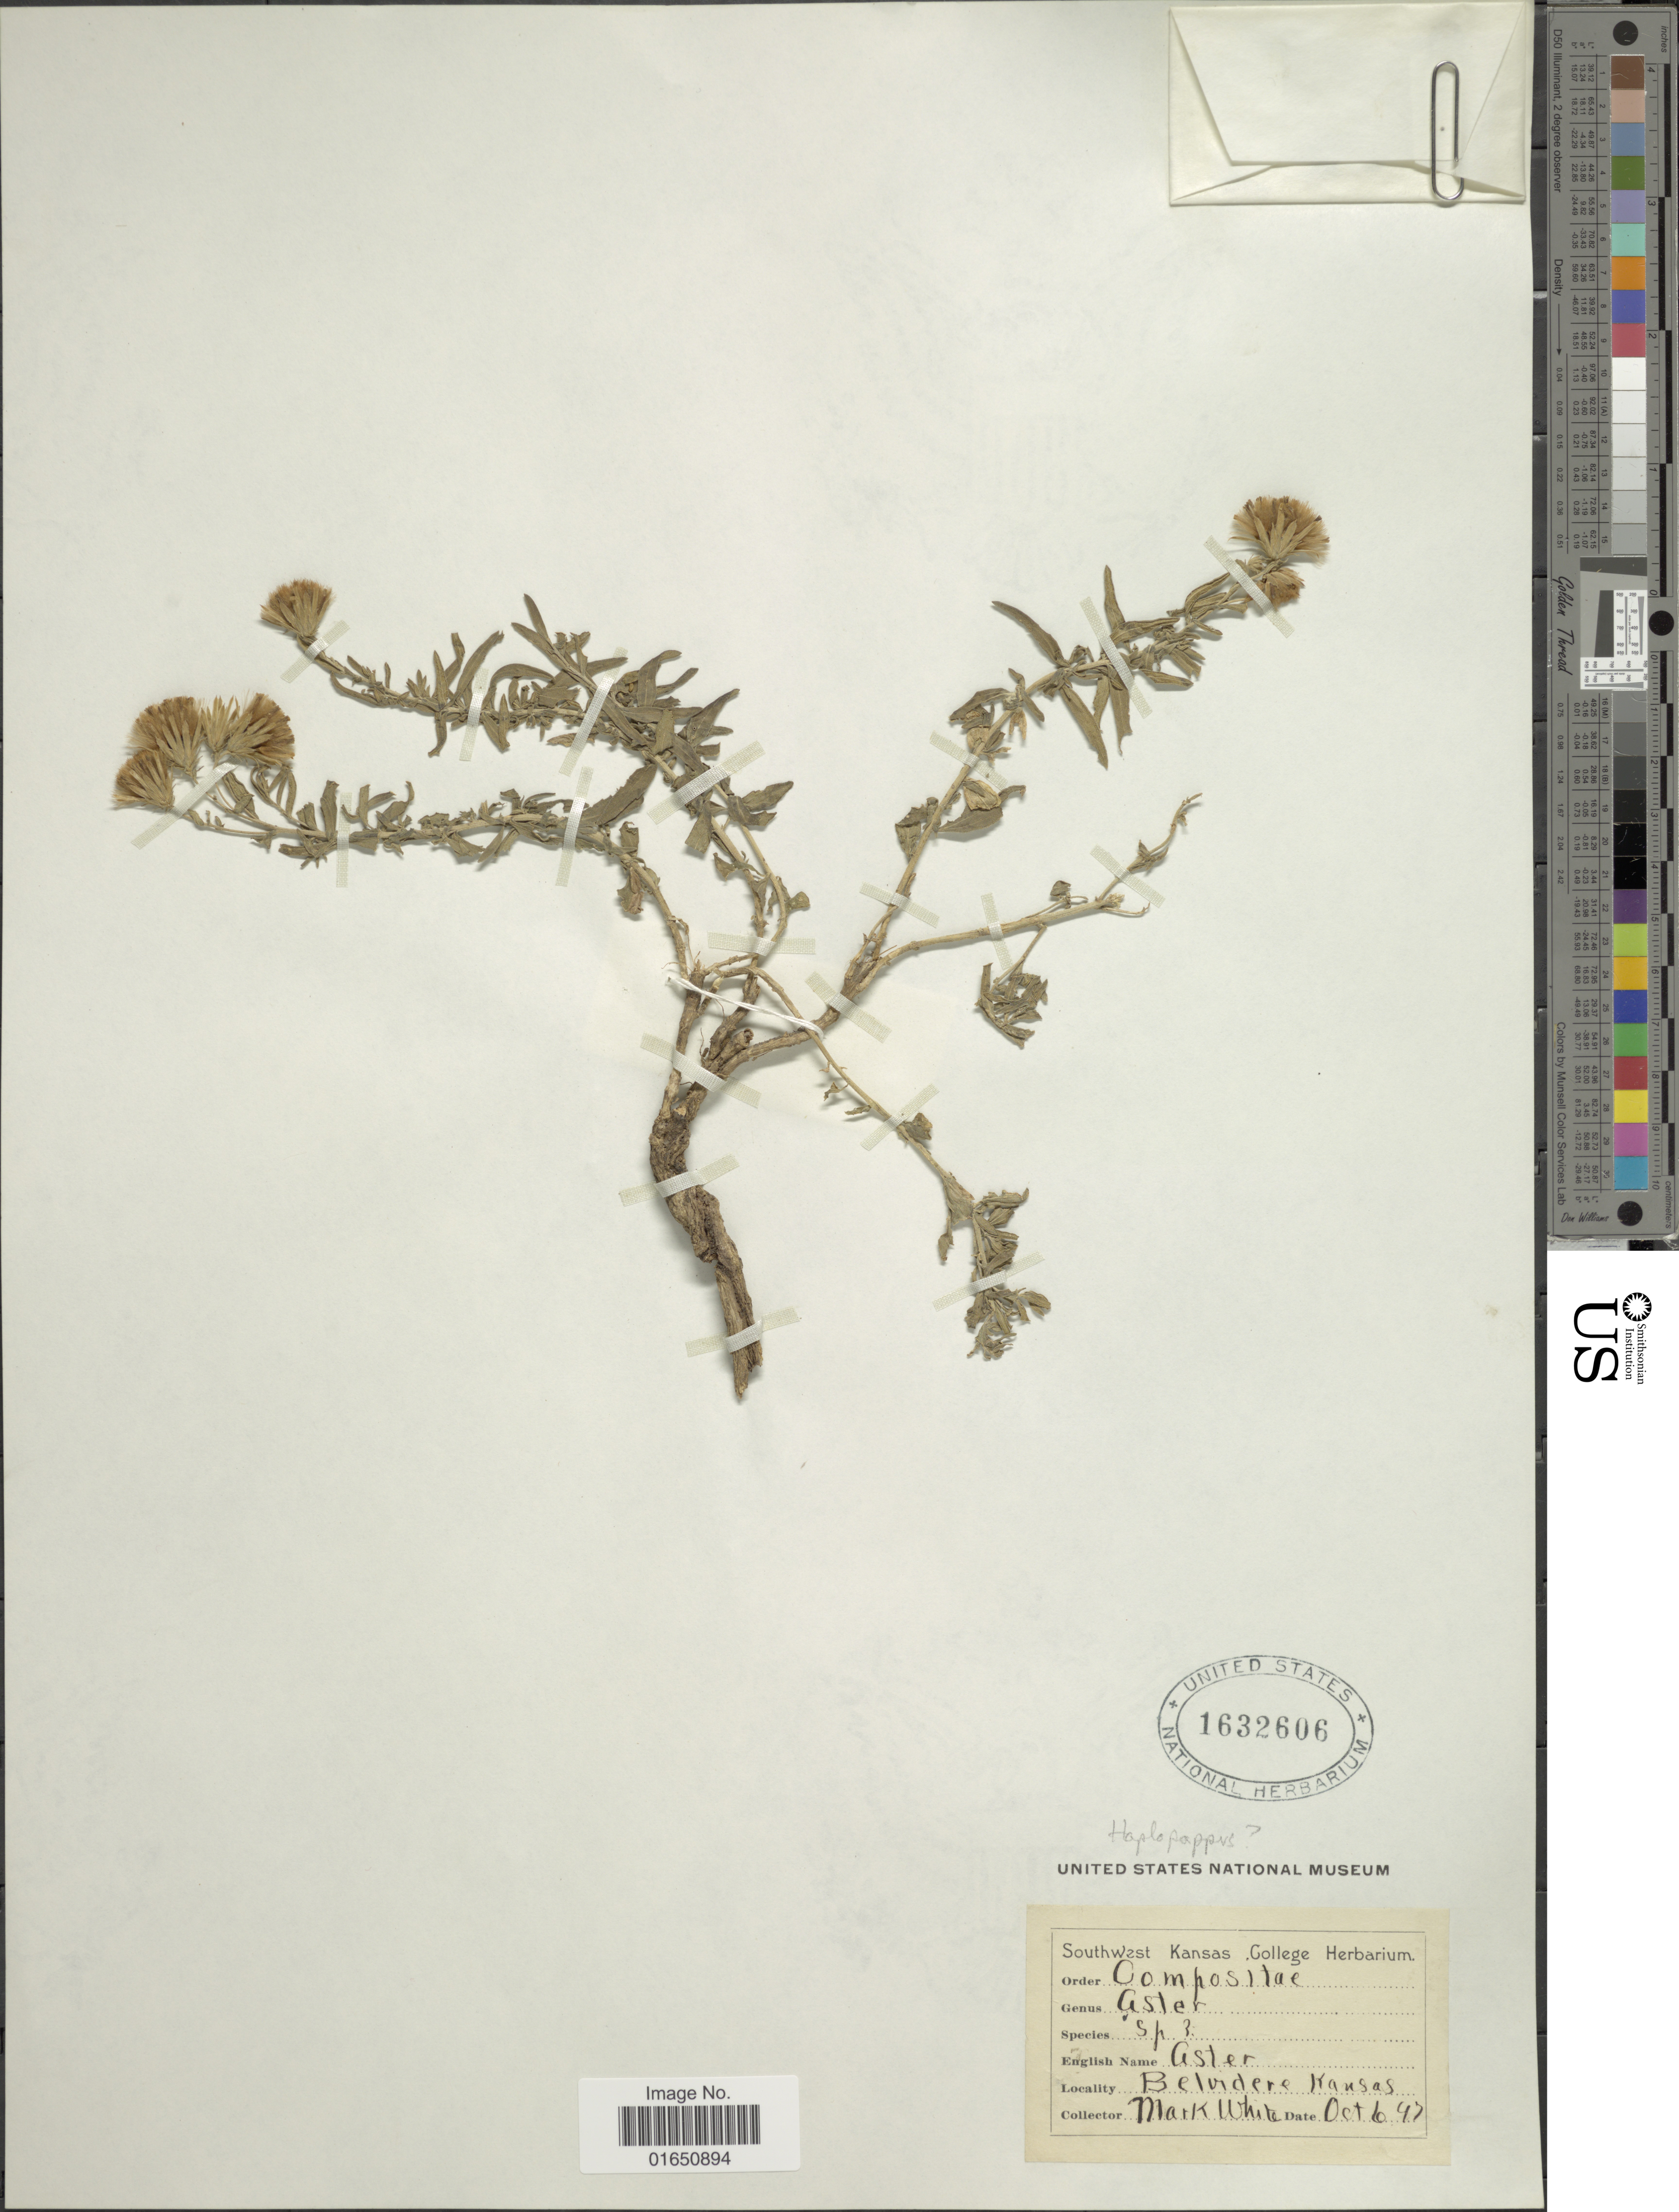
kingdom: Plantae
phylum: Tracheophyta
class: Magnoliopsida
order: Asterales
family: Asteraceae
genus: Brickellia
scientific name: Brickellia eupatorioides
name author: (L.) Shinners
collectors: M. White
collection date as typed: Transcribed d/m/y: 6/10/47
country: United States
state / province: Kansas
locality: Southwest Kansas. Belvidere Kansas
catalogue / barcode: US 1632606